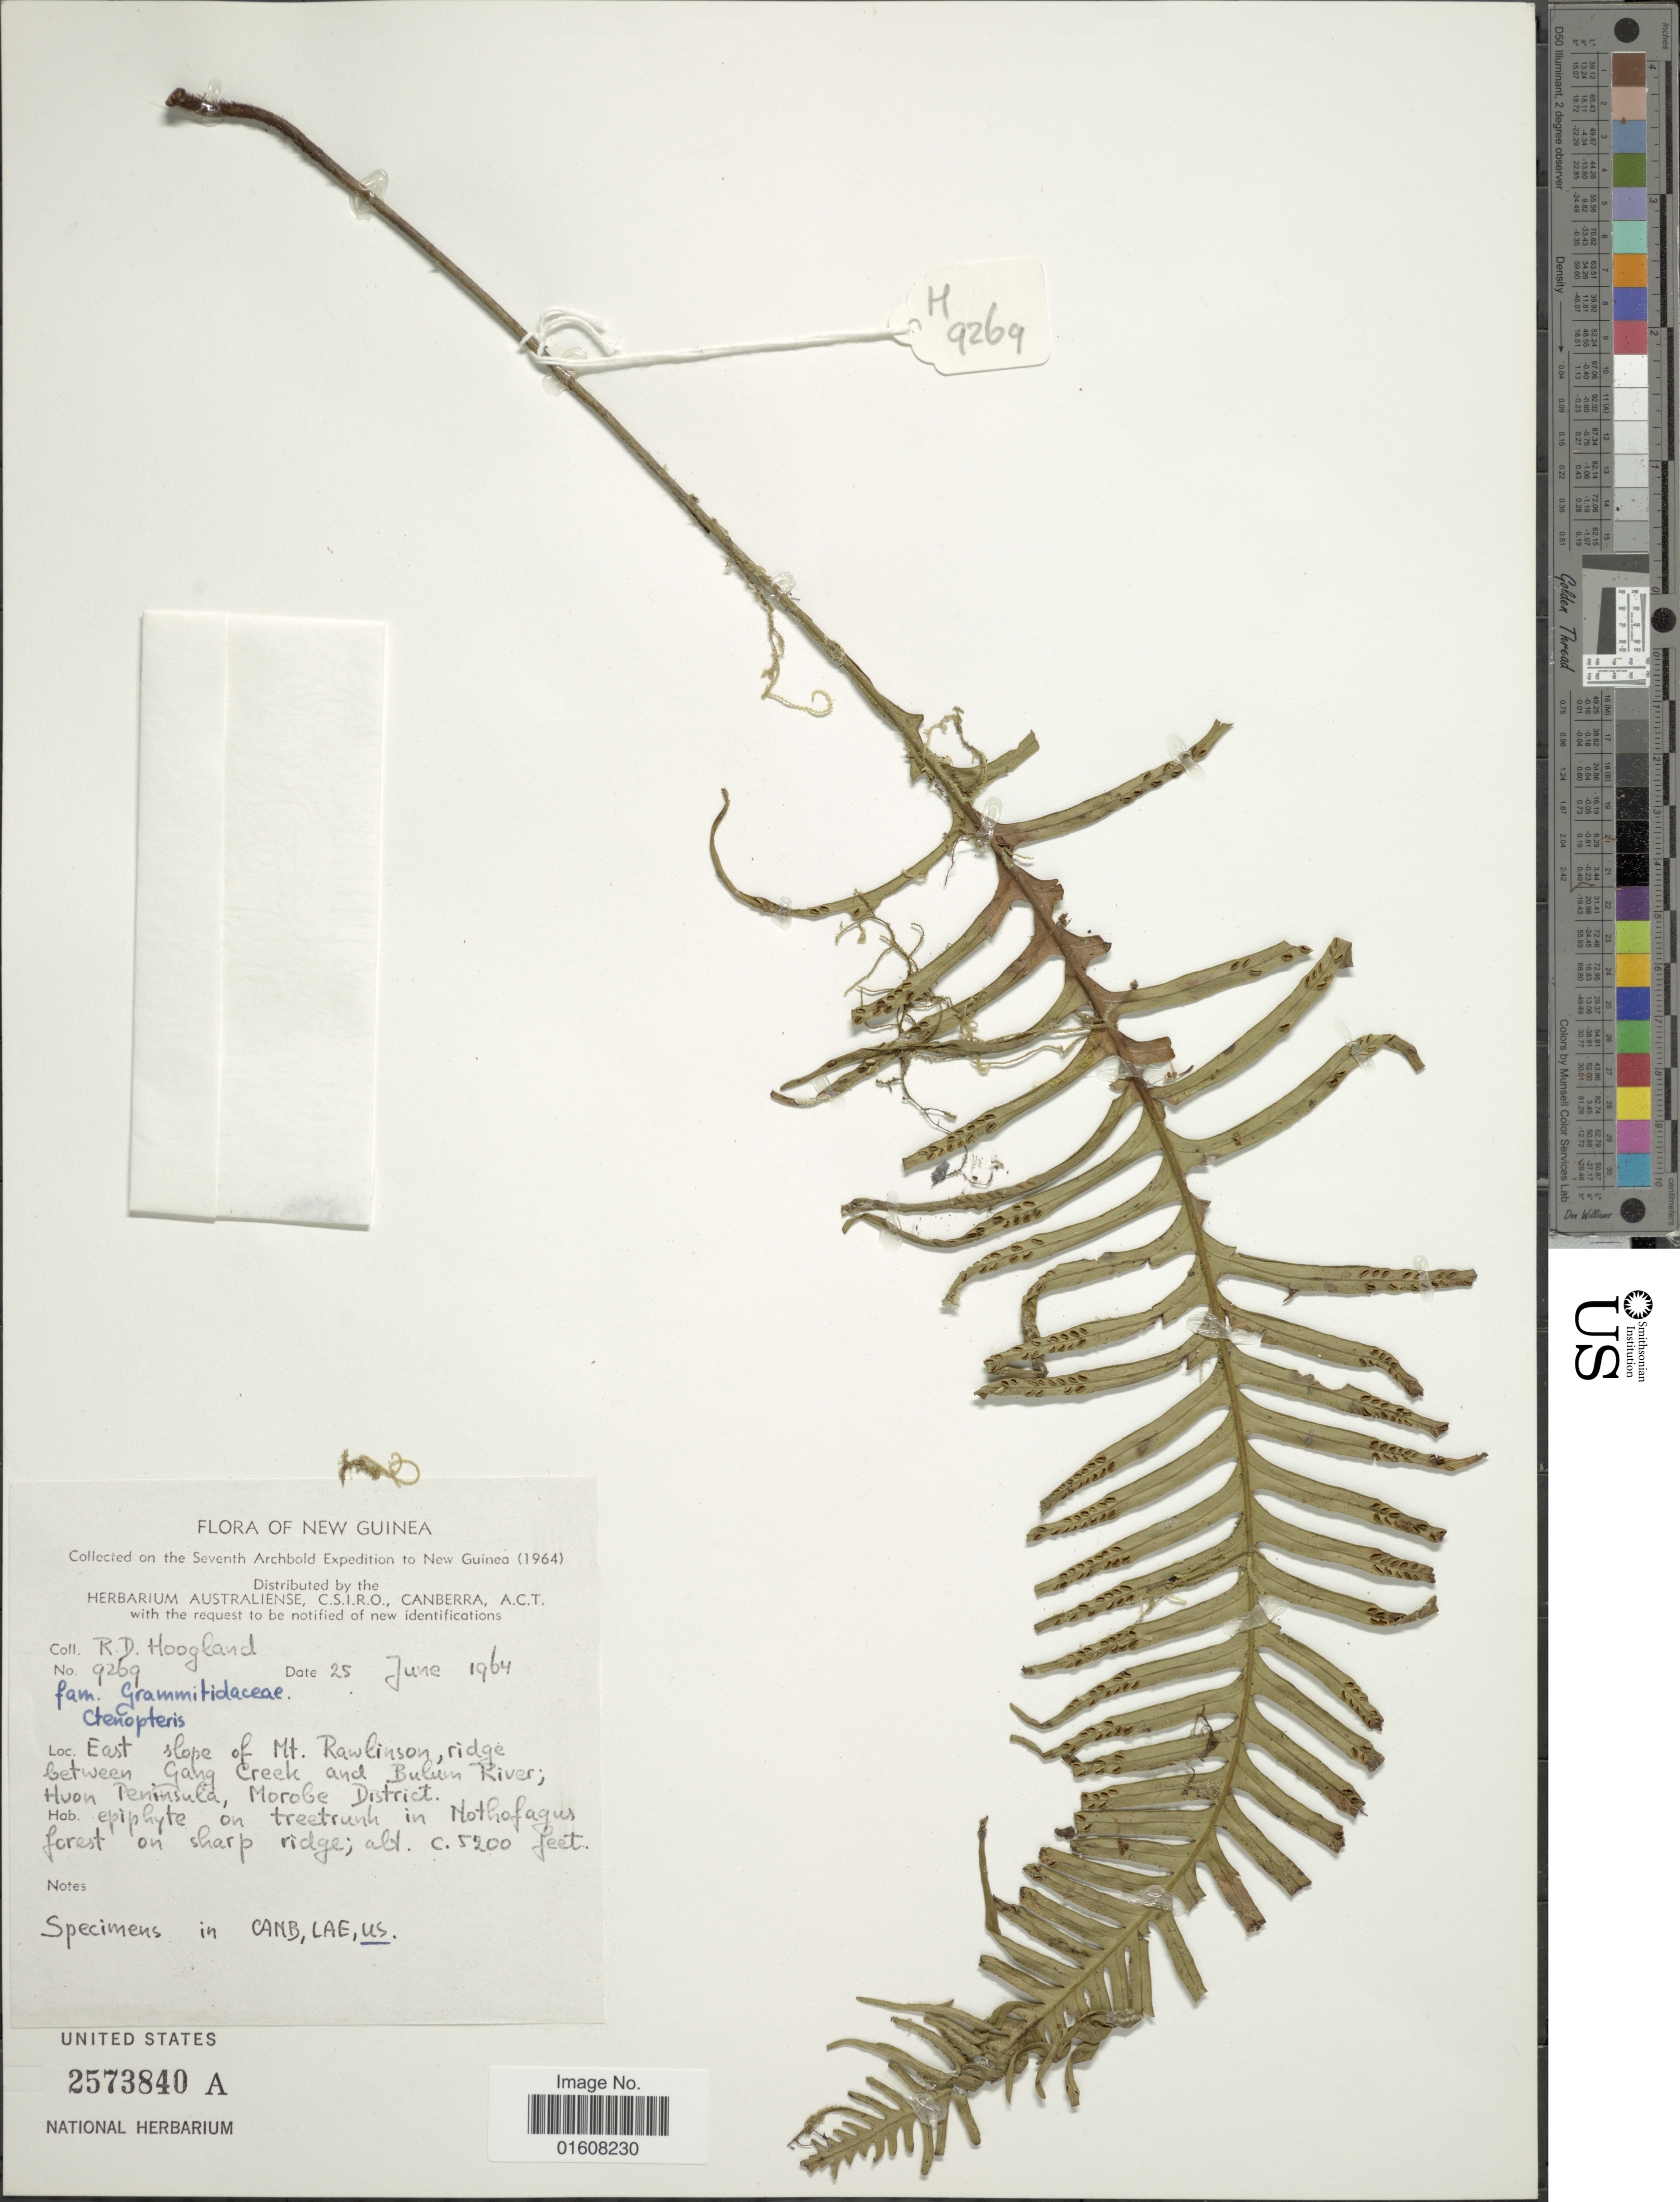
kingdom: Plantae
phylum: Tracheophyta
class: Polypodiopsida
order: Polypodiales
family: Polypodiaceae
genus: Grammitis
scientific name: Grammitis sp.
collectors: R. D. Hoogland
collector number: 9269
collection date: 1964-06-25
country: Papua New Guinea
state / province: Morobe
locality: New Guinea. East slope of Mt. Rawlinson, ridge between Gang Creek and Bulum River; Huon Peninsula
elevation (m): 1585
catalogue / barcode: US 2573840A